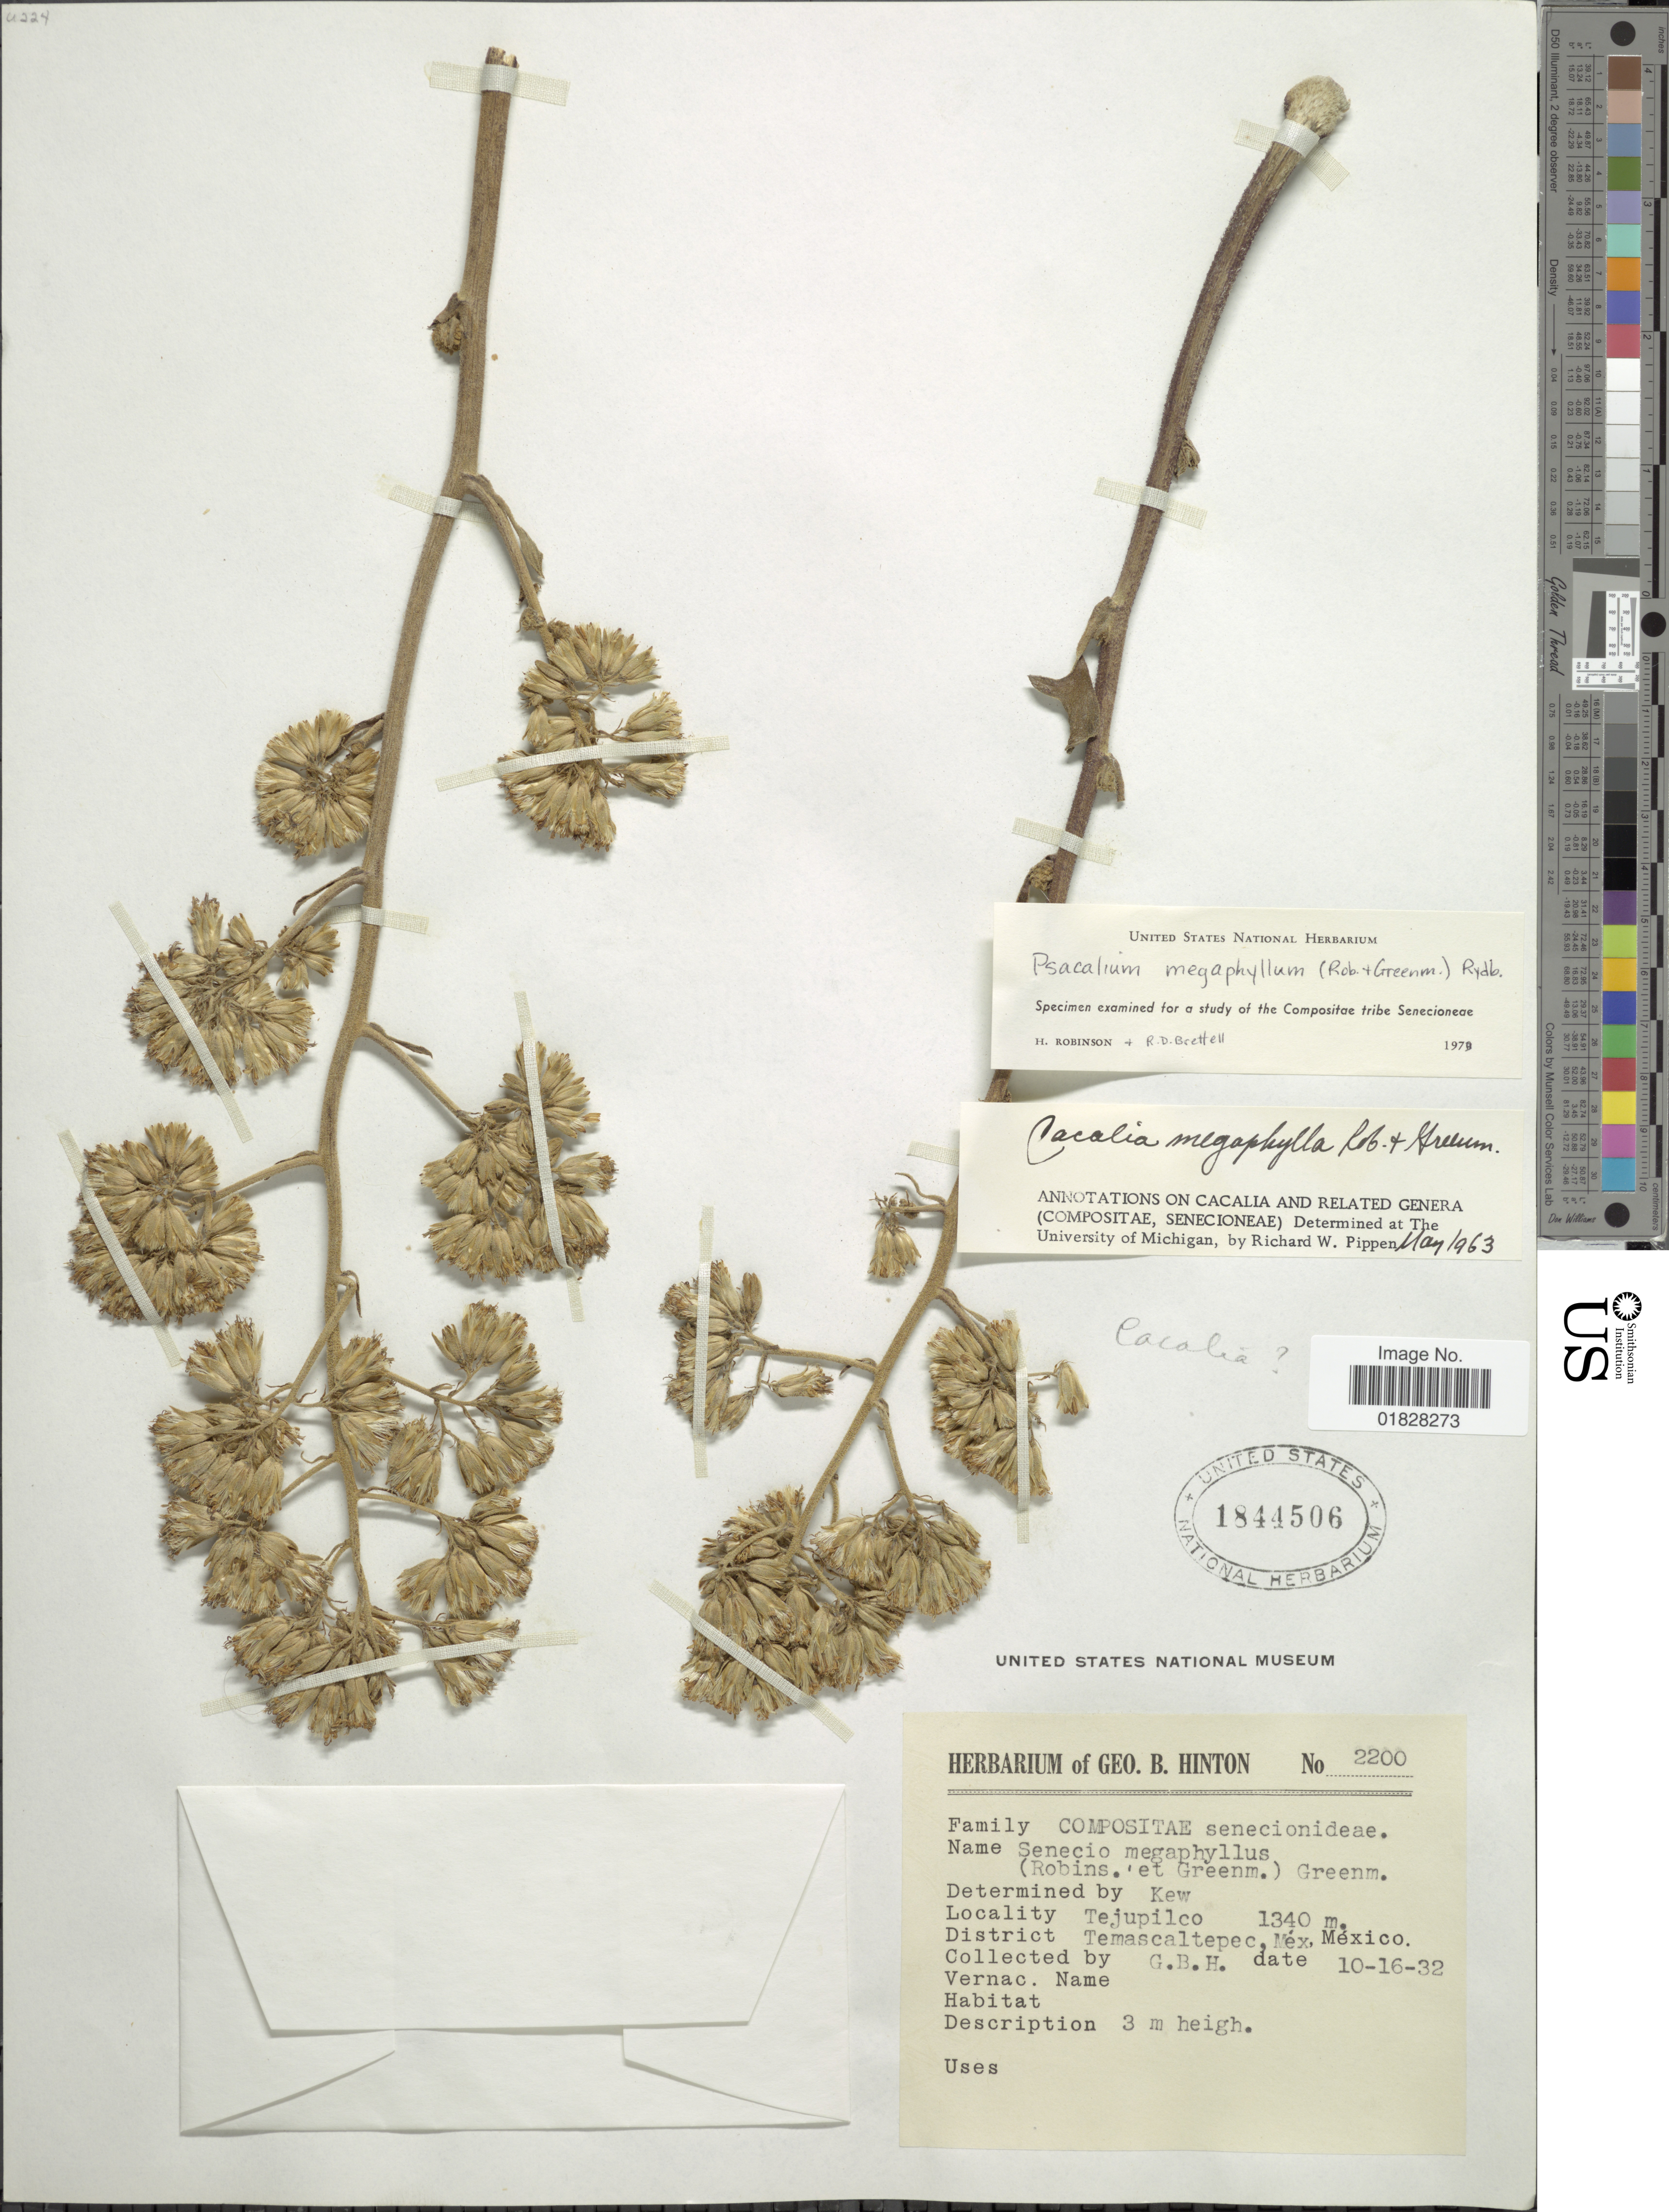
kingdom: Plantae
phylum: Tracheophyta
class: Magnoliopsida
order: Asterales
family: Asteraceae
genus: Psacalium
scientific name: Psacalium megaphyllum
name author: (B.L. Rob. & Greenm.) Rydb.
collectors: G. B. Hinton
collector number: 2200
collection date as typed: Transcribed d/m/y: 16/10/32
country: Mexico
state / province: México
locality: Tejupilco. District Temascaltepec, Méx., México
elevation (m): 1340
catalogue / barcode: US 1844506